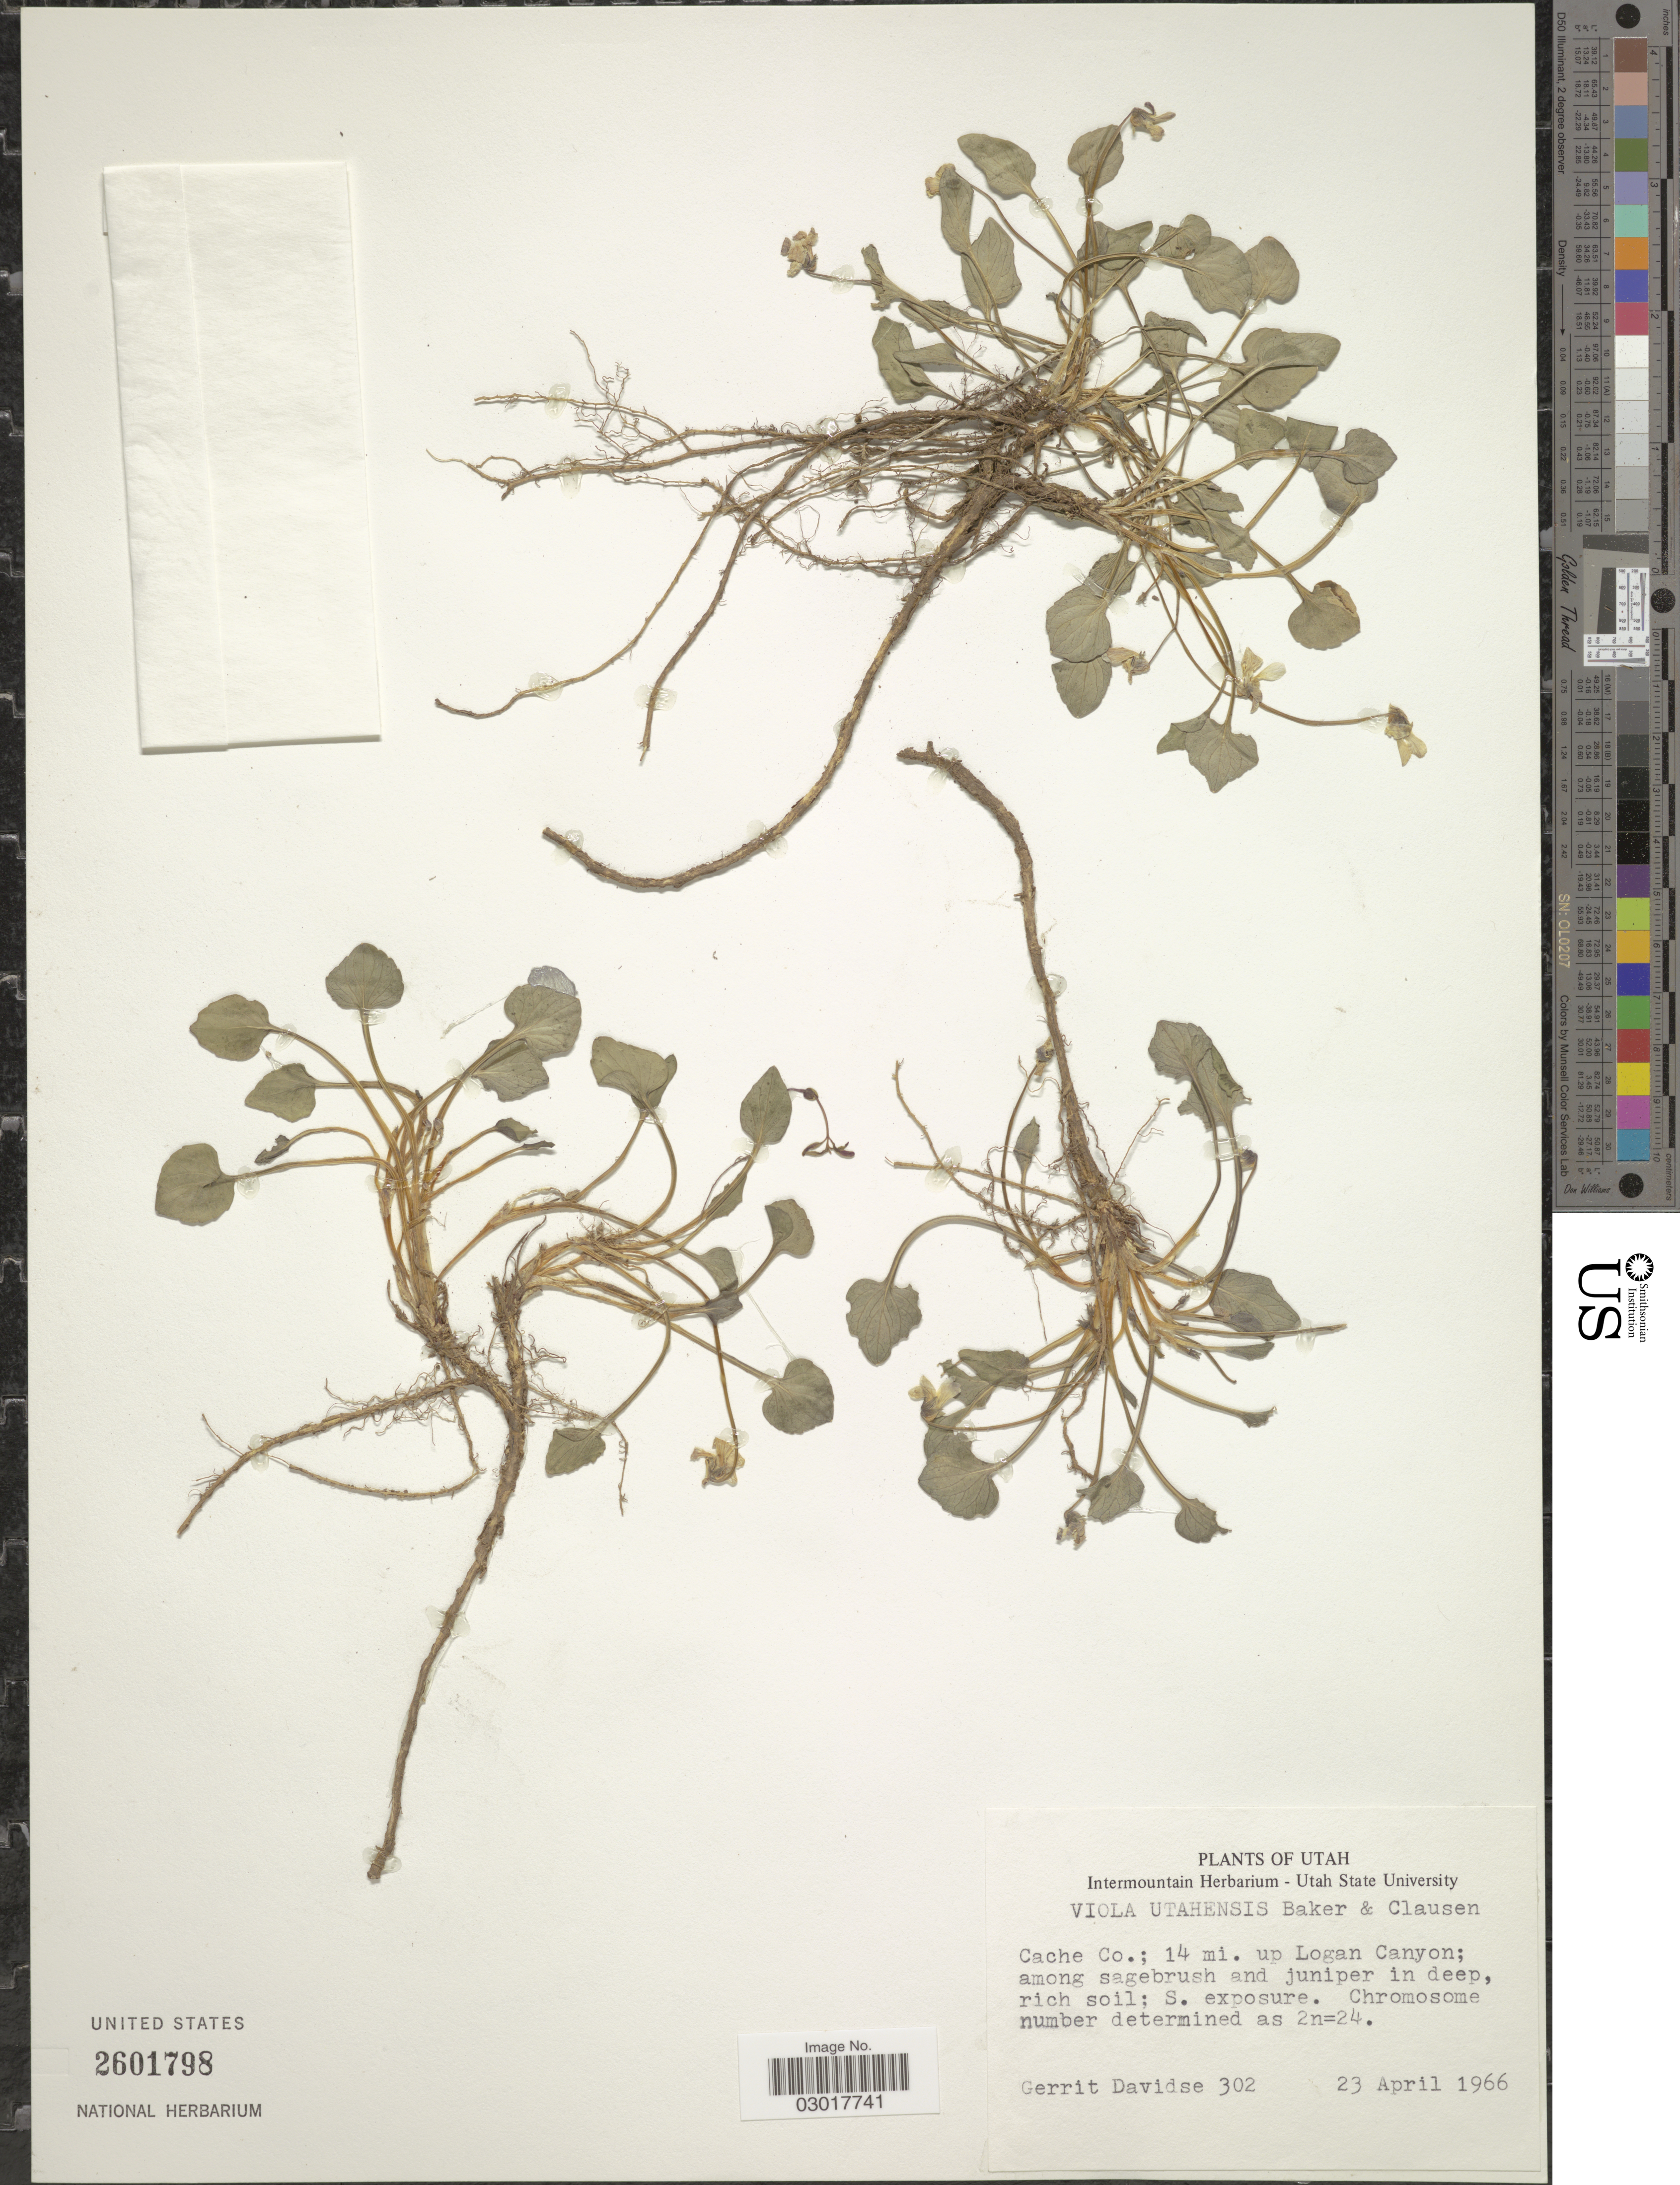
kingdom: Plantae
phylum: Tracheophyta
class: Magnoliopsida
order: Malpighiales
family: Violaceae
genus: Viola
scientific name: Viola utahensis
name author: M.S. Baker & J.C. Clausen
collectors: G. Davidse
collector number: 302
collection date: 1966-04-23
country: United States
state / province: Utah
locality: Cache Co.; 14 mi. up Logan Canyon.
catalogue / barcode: US 2601798